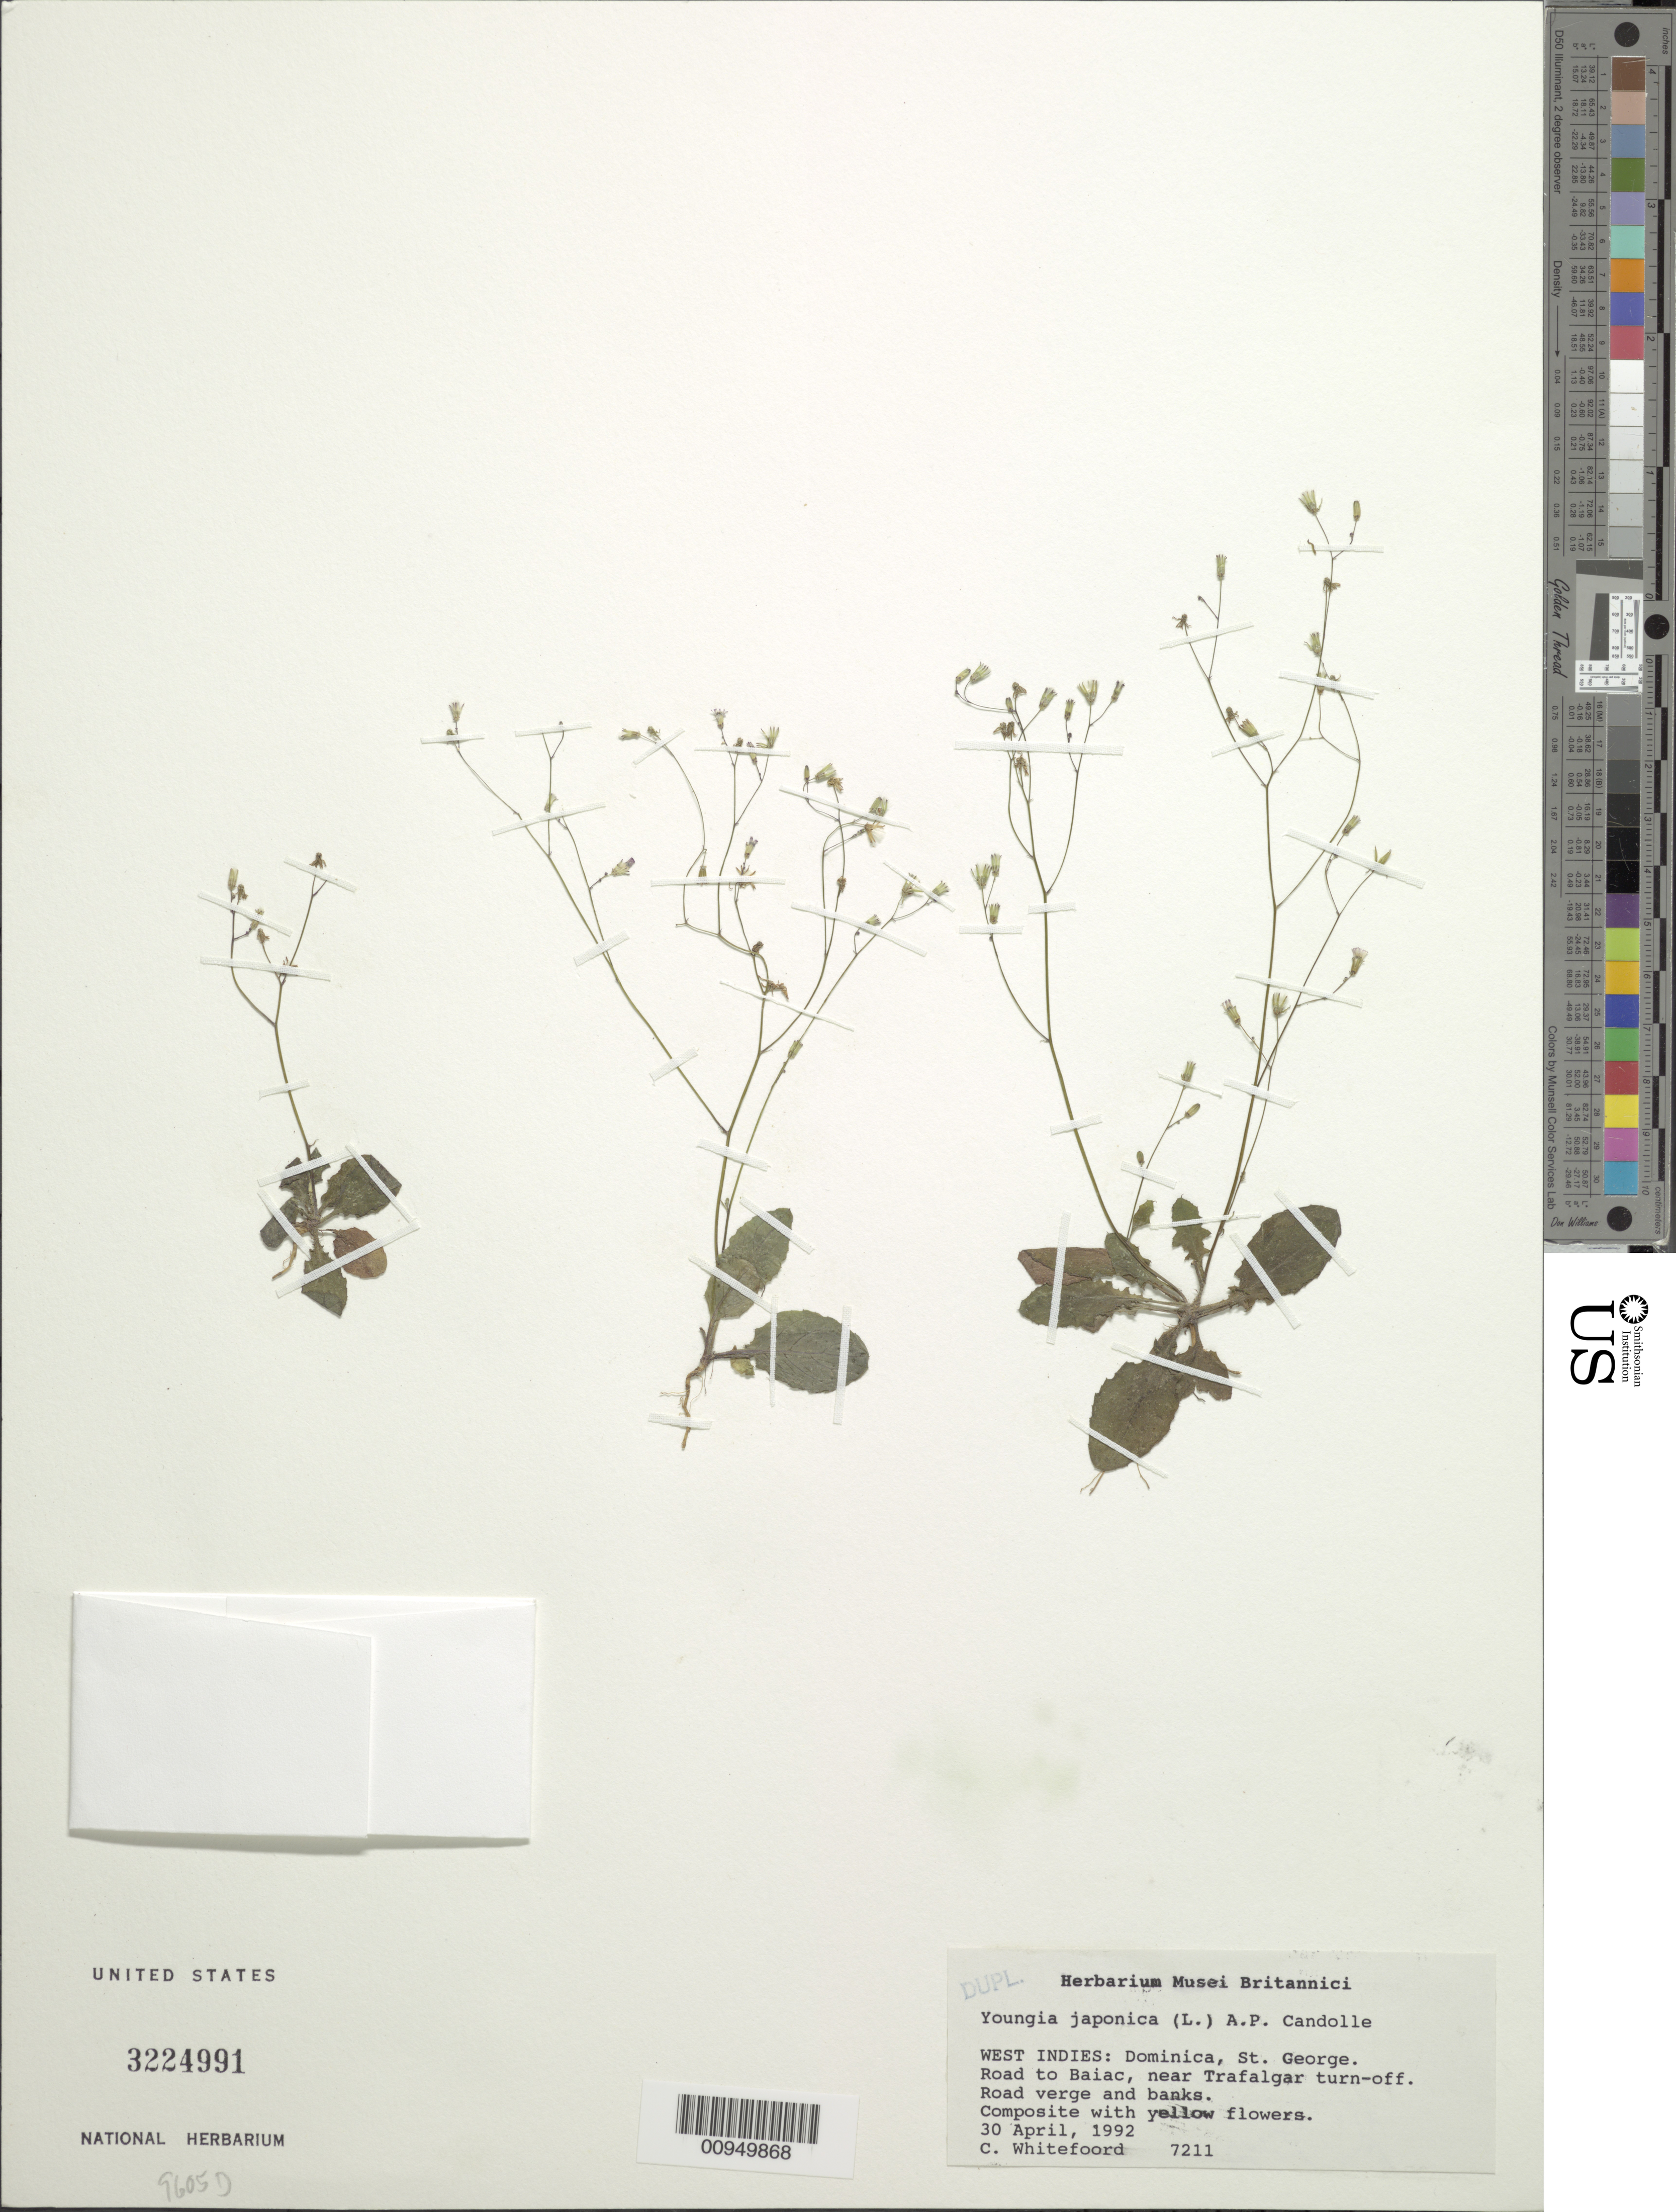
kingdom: Plantae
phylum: Tracheophyta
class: Magnoliopsida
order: Asterales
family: Asteraceae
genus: Youngia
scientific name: Youngia japonica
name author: (L.) DC.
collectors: C. Whitefoord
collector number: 7211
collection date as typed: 30 Apr 1992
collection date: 1992-04-30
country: Dominica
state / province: St. George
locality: Road to Baiac, near Trafalgar turn-off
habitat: Road verge and banks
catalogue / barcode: US 3224991